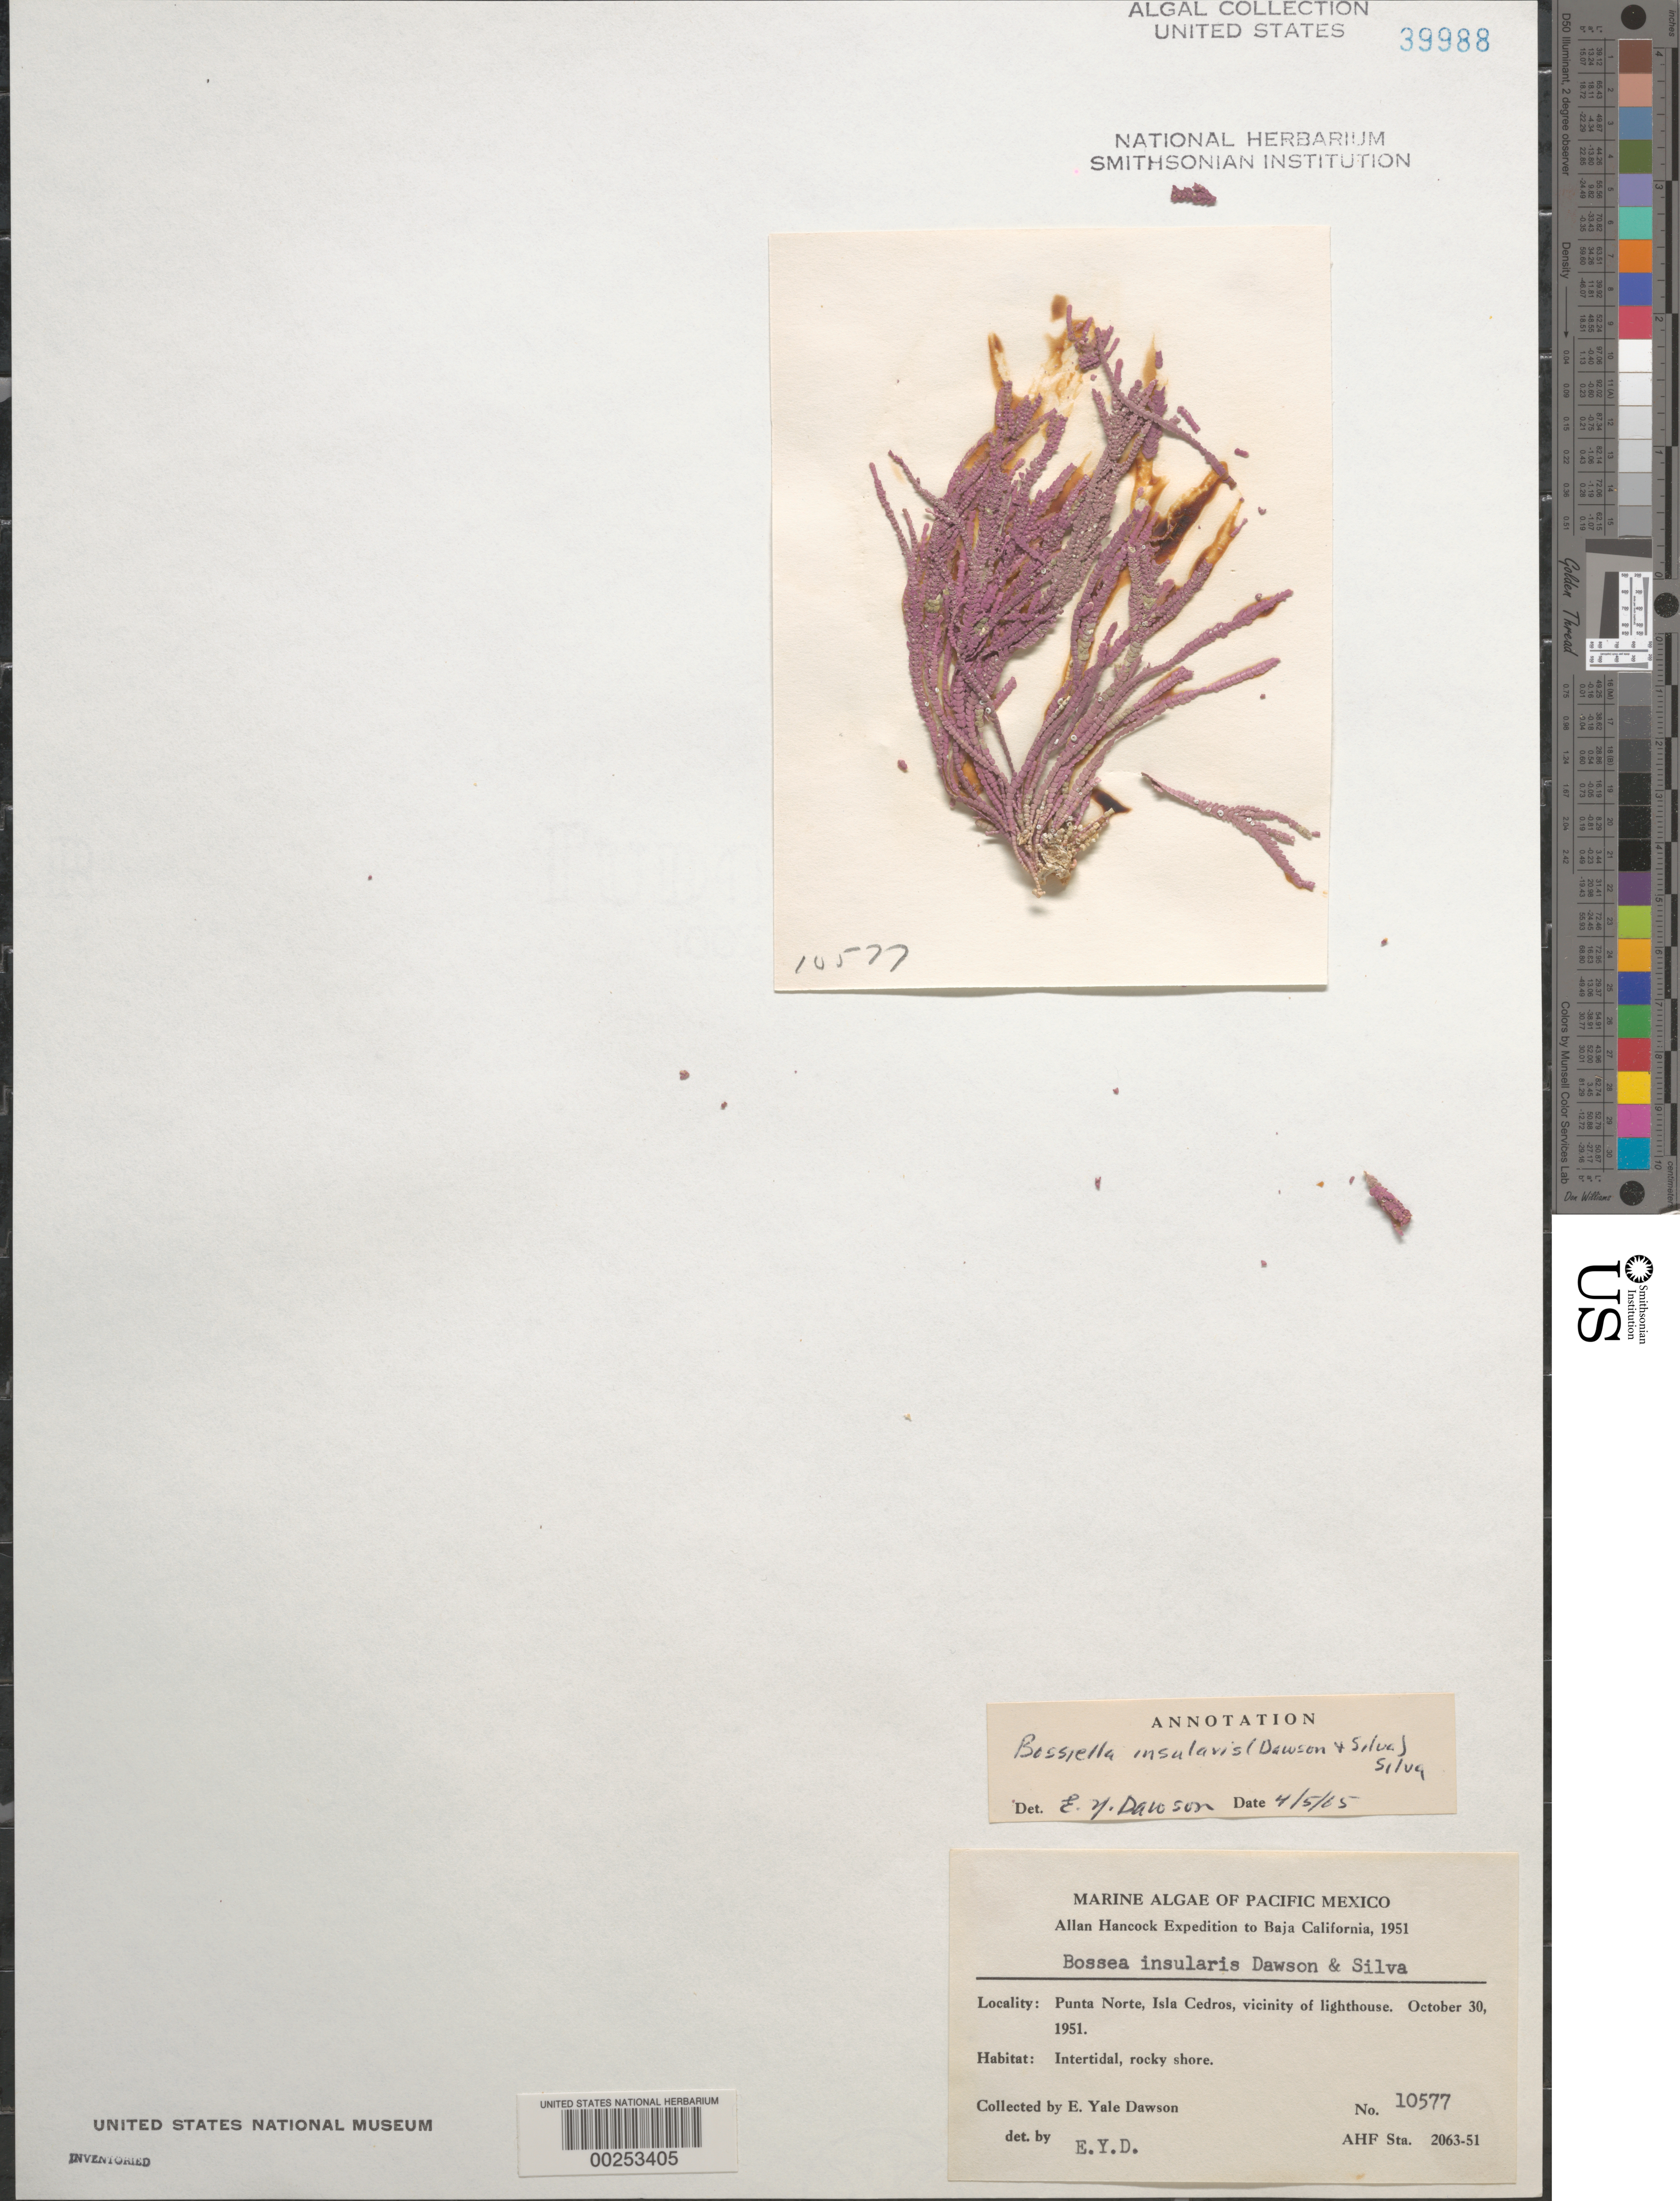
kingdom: Plantae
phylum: Rhodophyta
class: Florideophyceae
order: Corallinales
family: Corallinaceae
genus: Bossiella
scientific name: Bossiella dichotoma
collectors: E. Y. Dawson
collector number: EYD 10577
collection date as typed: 30 Oct 1951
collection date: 1951-10-30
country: Mexico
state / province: Baja California Norte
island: Isla Cedros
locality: Punta Norte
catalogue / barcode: US 39988